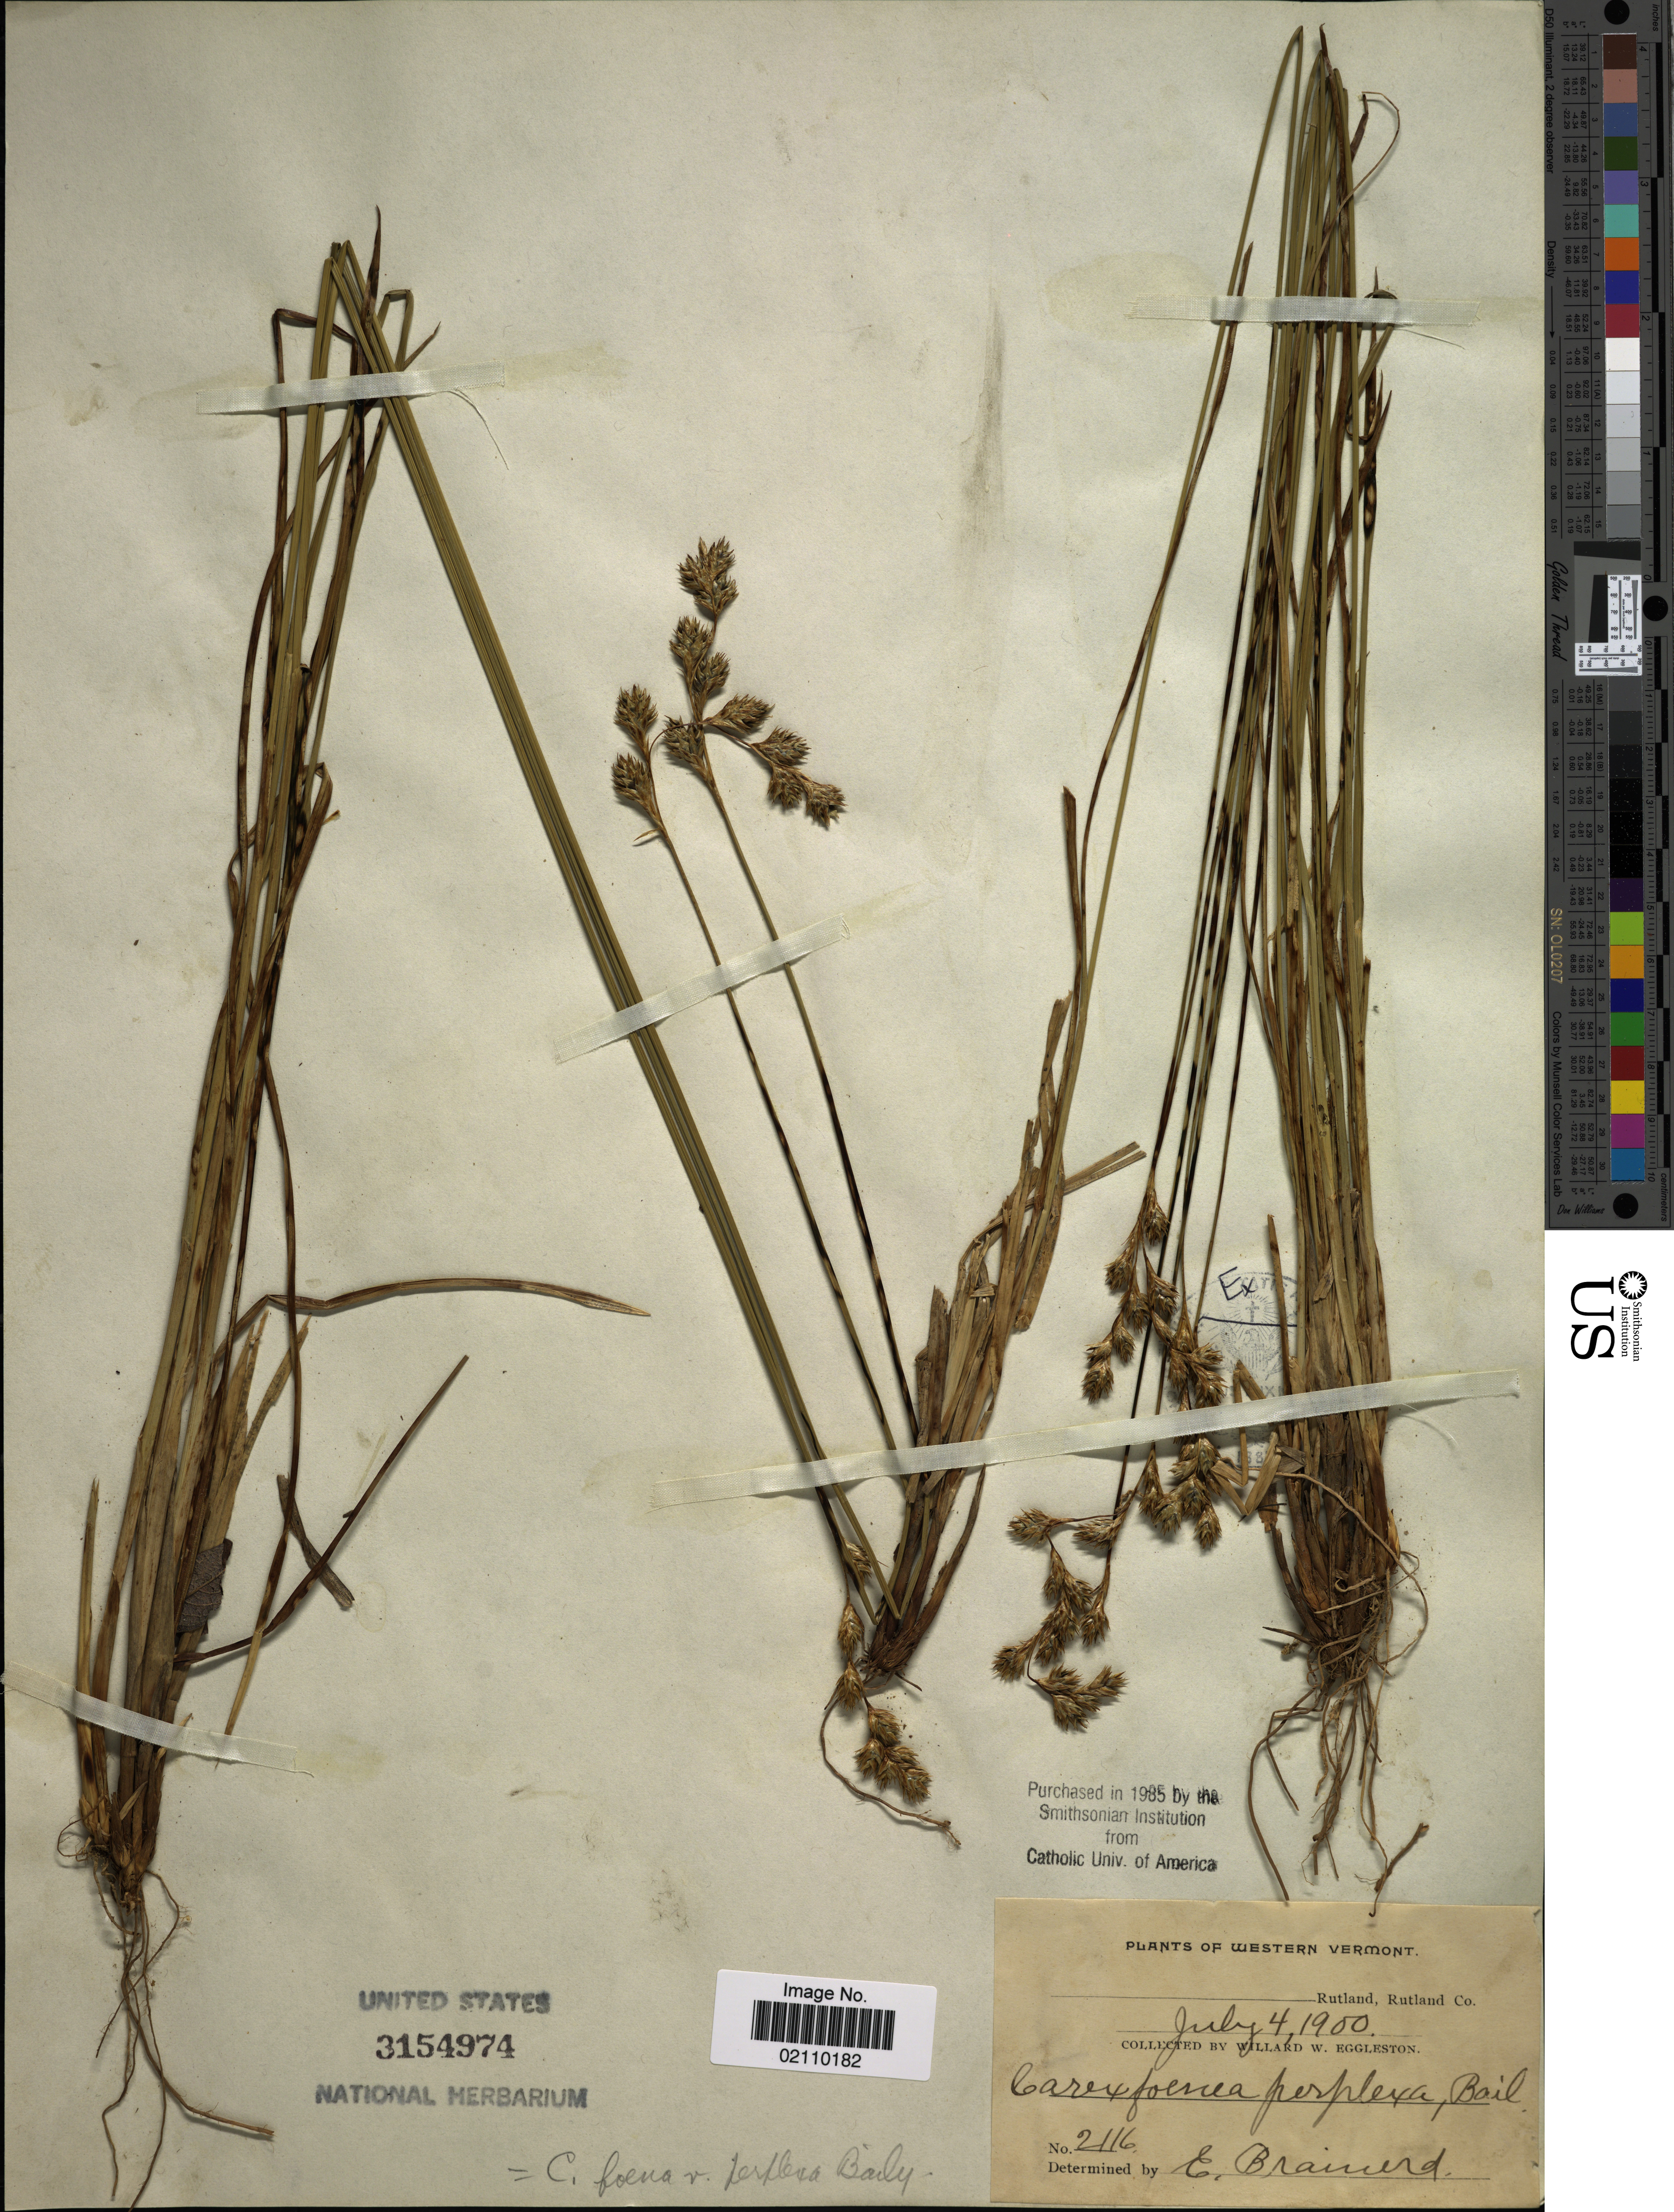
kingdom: Plantae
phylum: Tracheophyta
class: Liliopsida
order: Poales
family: Cyperaceae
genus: Carex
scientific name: Carex foenea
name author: Willd.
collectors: W. W. Eggleston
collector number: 2116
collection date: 1900-07-04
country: United States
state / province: Vermont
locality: Western Vermont, Ruthland, Ruthland Co.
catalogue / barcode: US 3154974